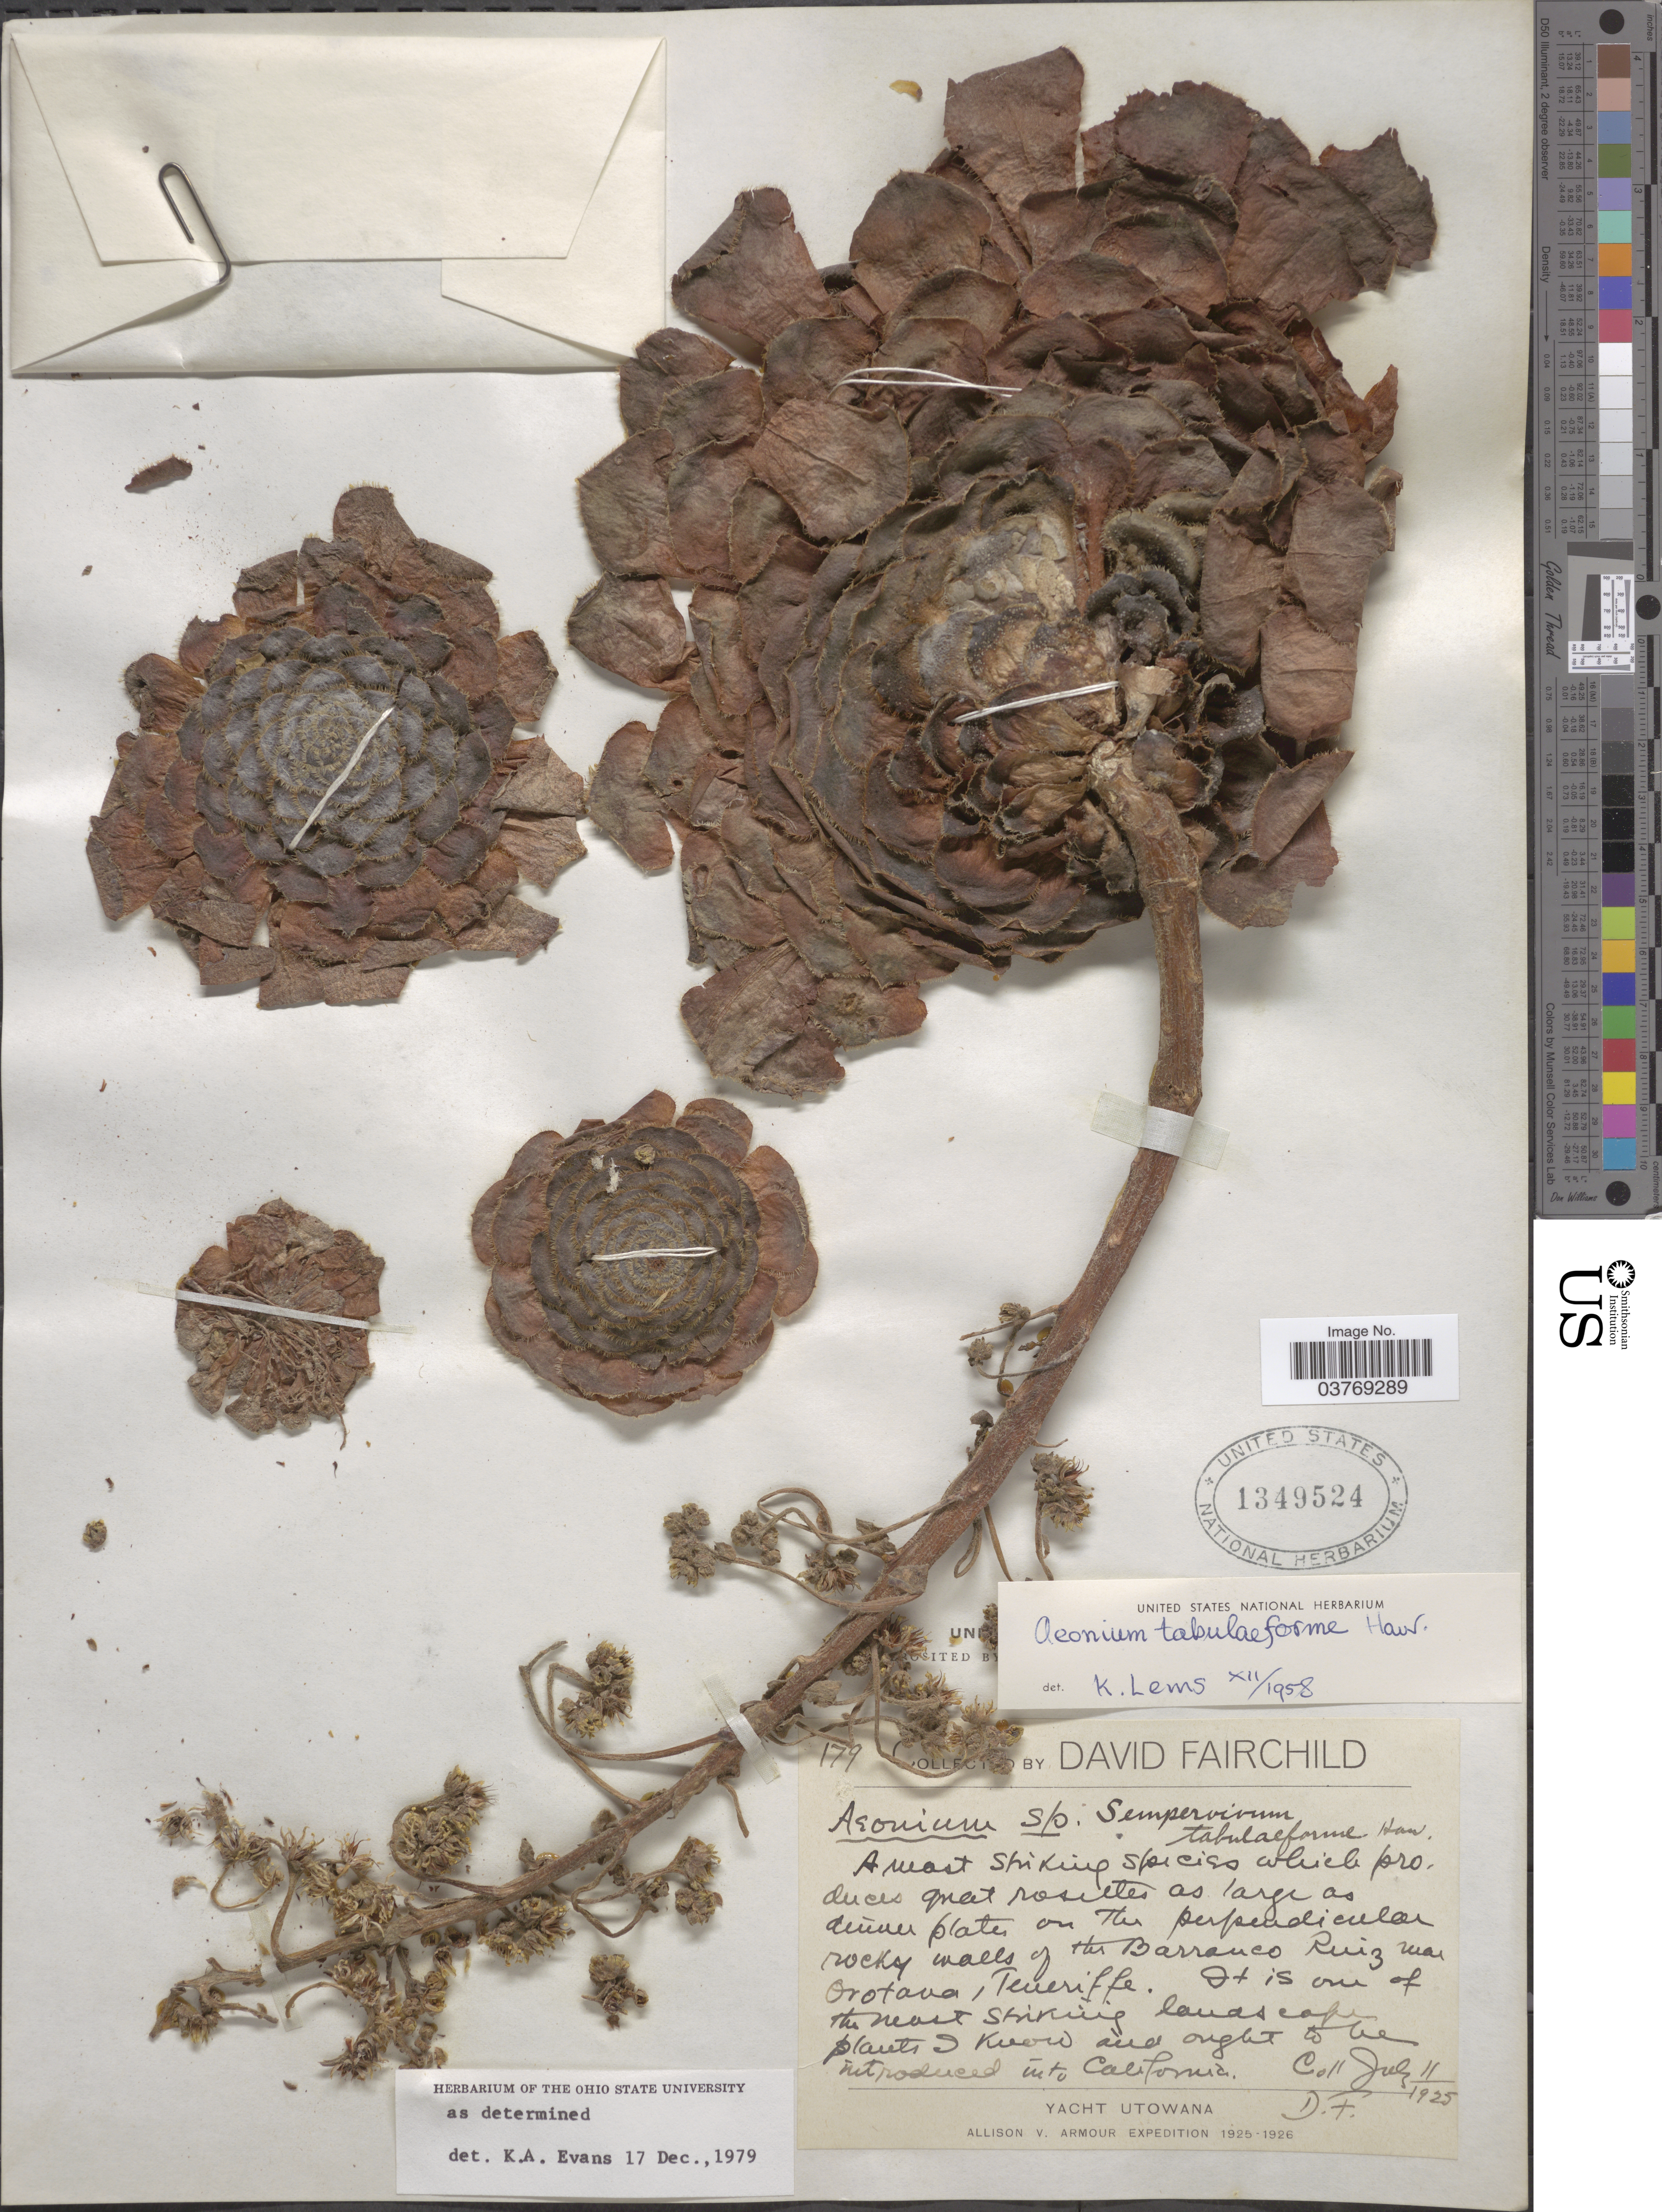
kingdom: Plantae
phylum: Tracheophyta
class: Magnoliopsida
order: Saxifragales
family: Crassulaceae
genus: Aeonium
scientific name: Aeonium tabulaeforme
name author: (Haw.) Webb & Berthel.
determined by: Evans, K.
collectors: D. Fairchild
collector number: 179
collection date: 1925-07-11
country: Spain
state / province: Canarias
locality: On the perpendicular rocky walls of the Barranco Ruiz near Orotava, Teneriffe.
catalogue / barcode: US 1349524